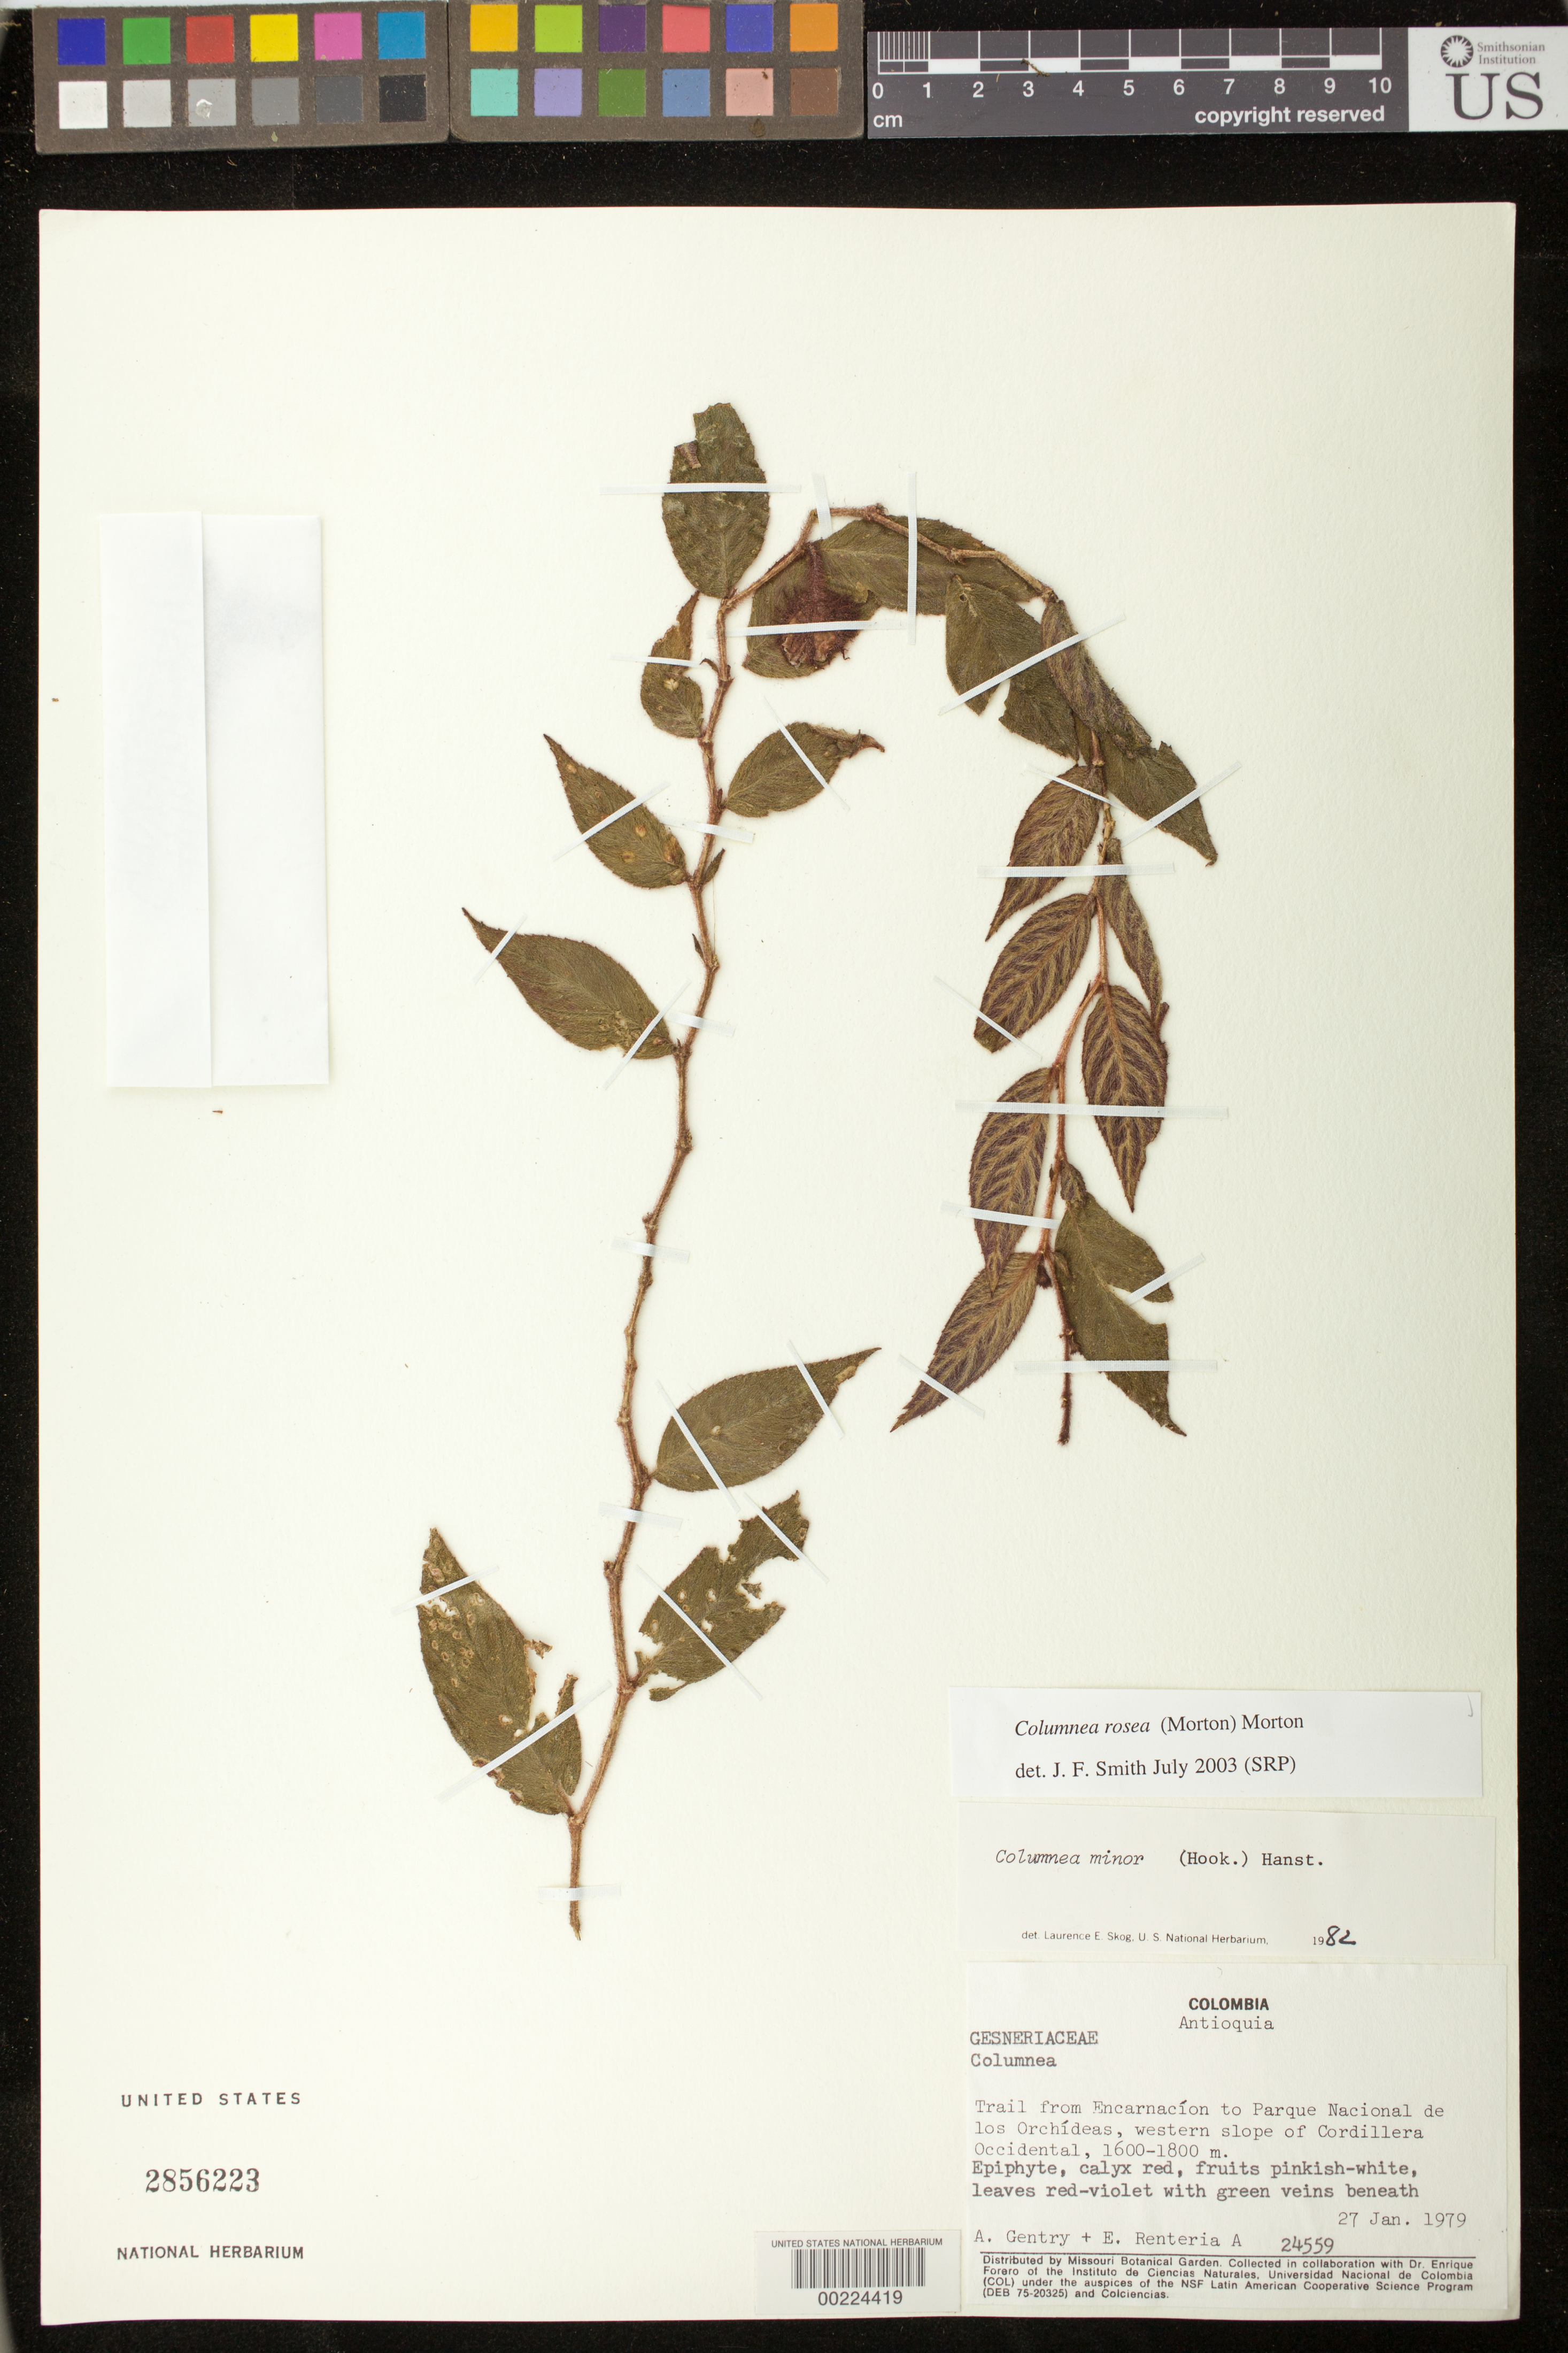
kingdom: Plantae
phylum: Tracheophyta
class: Magnoliopsida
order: Lamiales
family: Gesneriaceae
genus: Columnea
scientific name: Columnea fractiflexa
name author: J.F. Sm. & J.L. Clark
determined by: Skog, Laurence E.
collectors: A. H. Gentry & E. Renteria A.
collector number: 24559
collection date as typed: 27 Jan 1979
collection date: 1979-01-27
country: Colombia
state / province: Antioquia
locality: Trail from Encarnación to Parque Nacional de los Orchídeas, western slope of Cordillera Occidental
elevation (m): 1600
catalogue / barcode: US 2856223